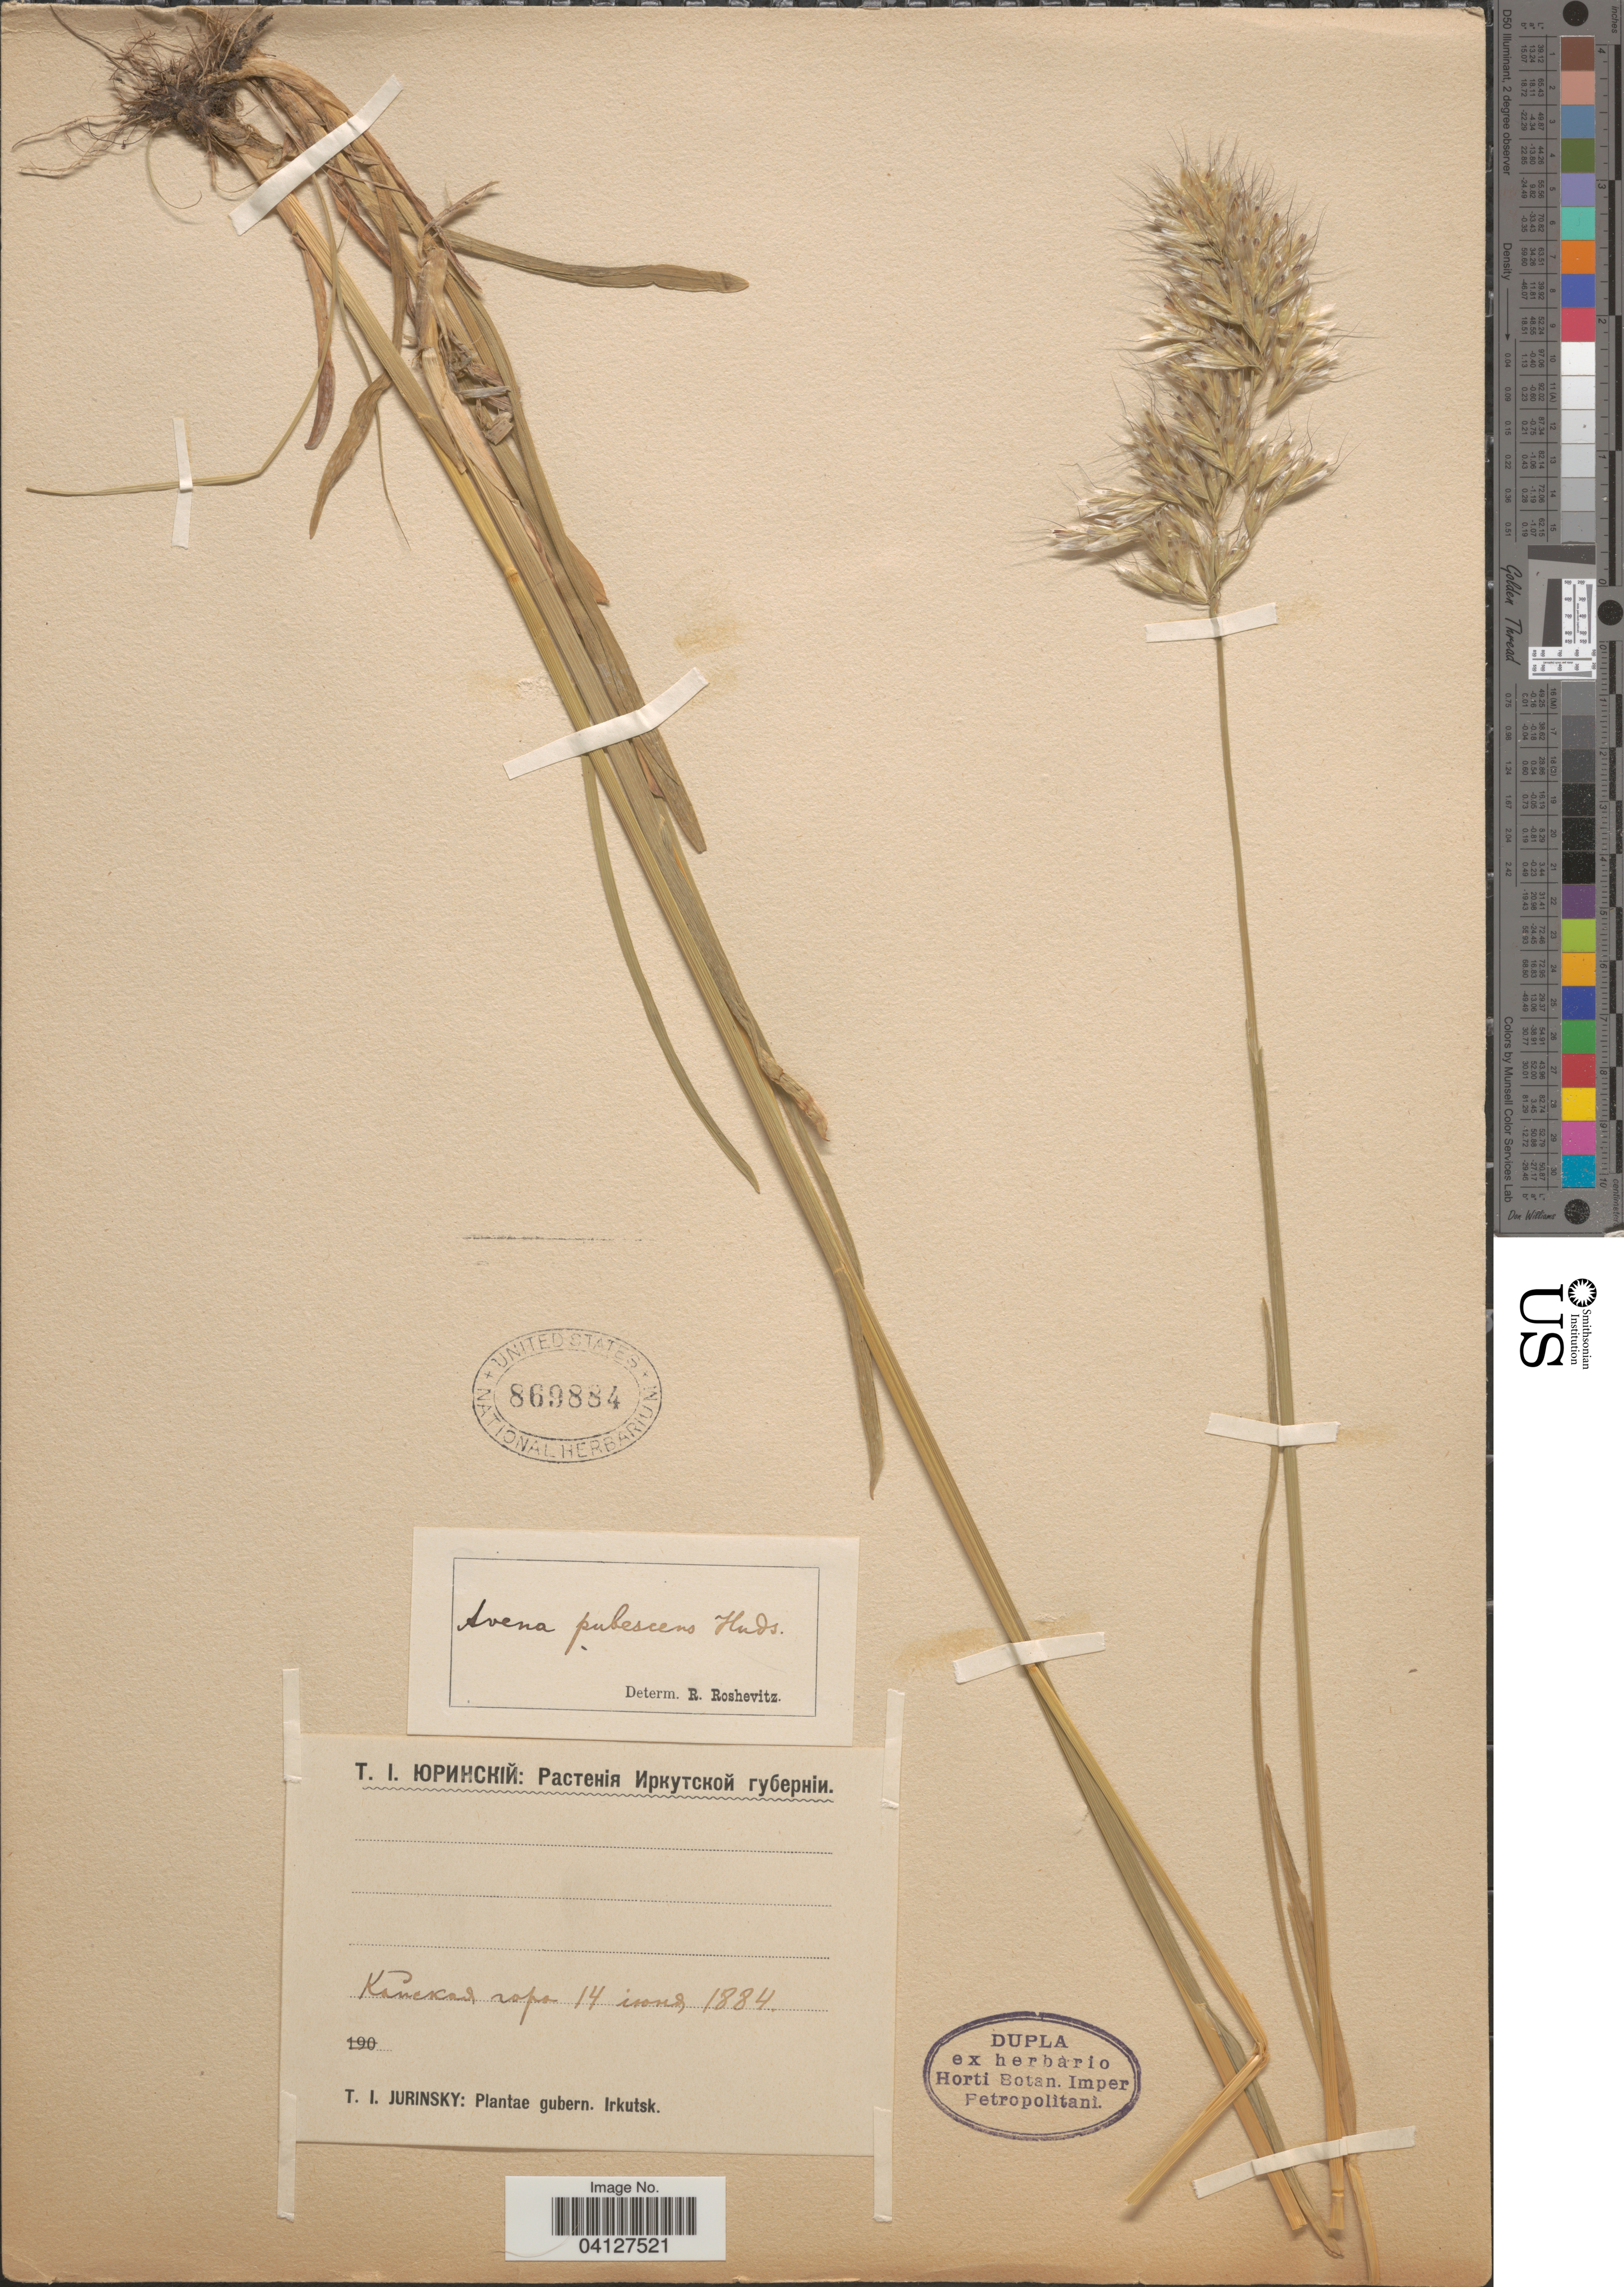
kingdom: Plantae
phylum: Tracheophyta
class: Liliopsida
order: Poales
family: Poaceae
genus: Avena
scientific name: Avena pubescens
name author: Huds.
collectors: T. Jurinsky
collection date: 1884-01-14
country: Russian Federation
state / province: Irkutsk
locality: Gubern. Irkutsk. Mt. Kayskaya.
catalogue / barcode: US 869884